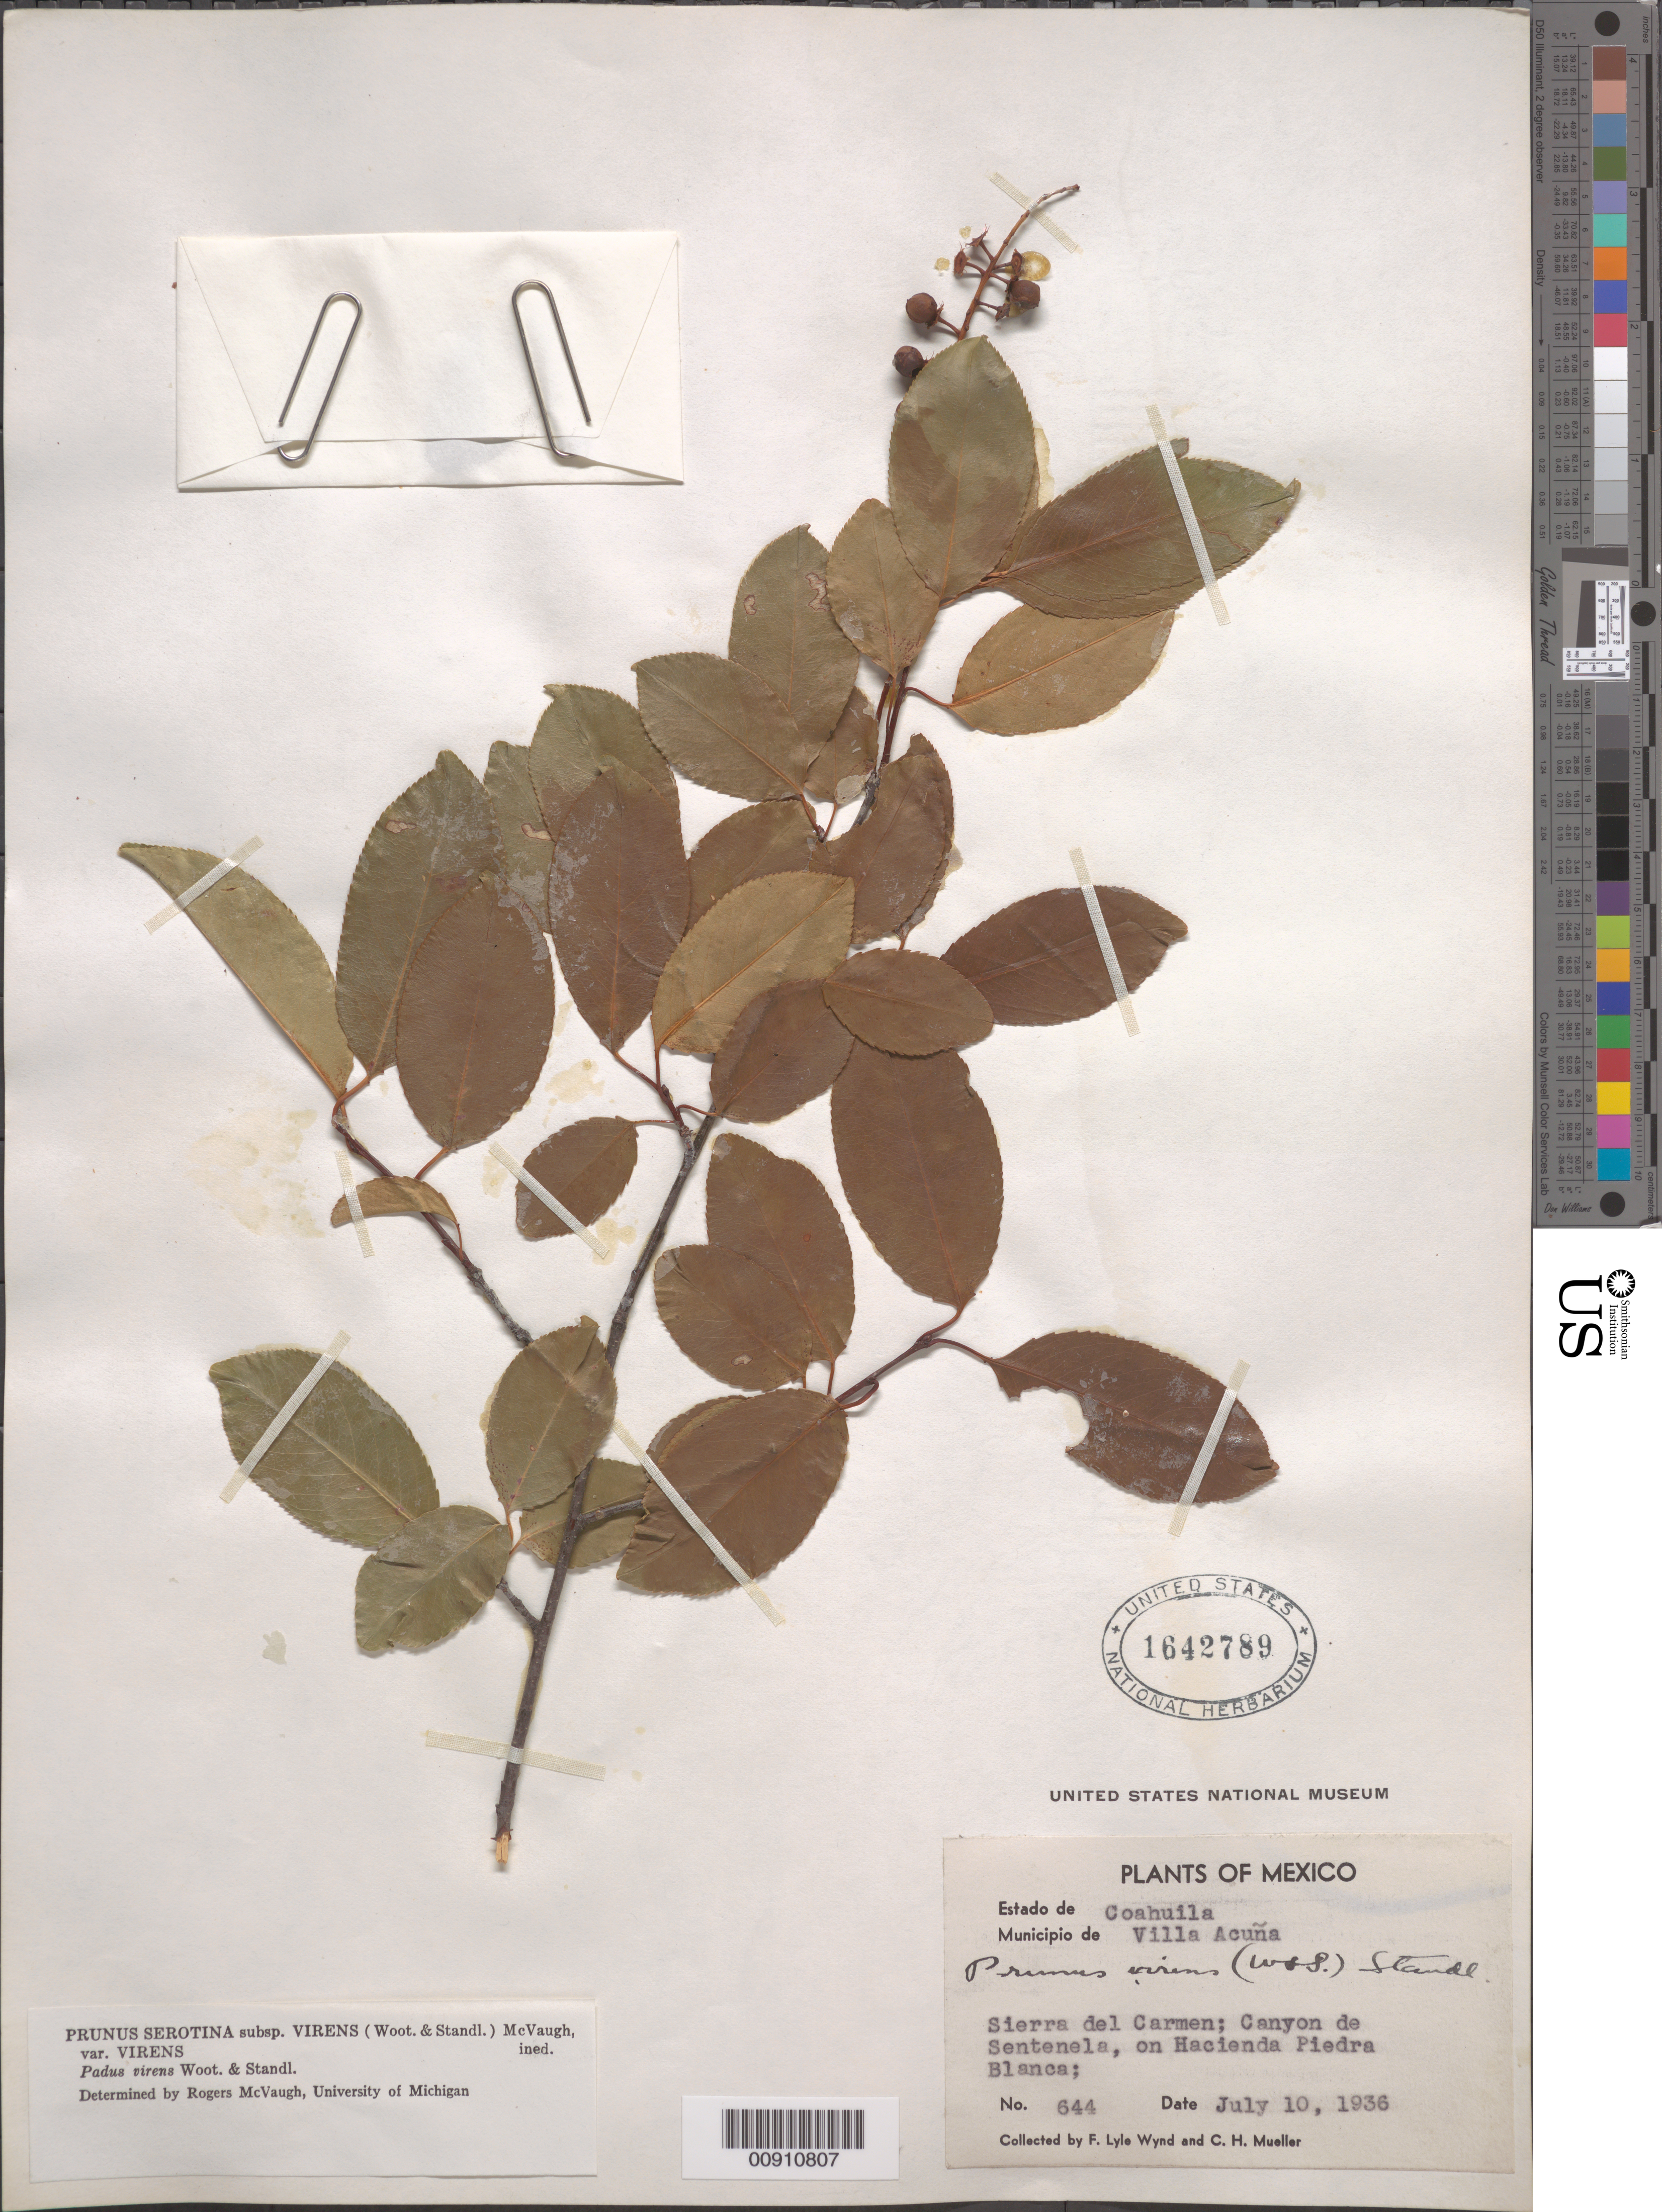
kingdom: Plantae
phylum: Tracheophyta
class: Magnoliopsida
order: Rosales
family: Rosaceae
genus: Prunus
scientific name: Prunus serotina var. rufula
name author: (Wooton & Standl.) McVaugh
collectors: F. L. Wynd & C. H. Mueller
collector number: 644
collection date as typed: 10 Jul 1936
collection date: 1936-07-10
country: Mexico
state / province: Coahuila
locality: Sierra del Carmen, Canyon de Sentenela, on Hacienda Piedra Blanca, Municipio de Villa Acuña, Estado de Coahuila.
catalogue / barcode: US 1642789